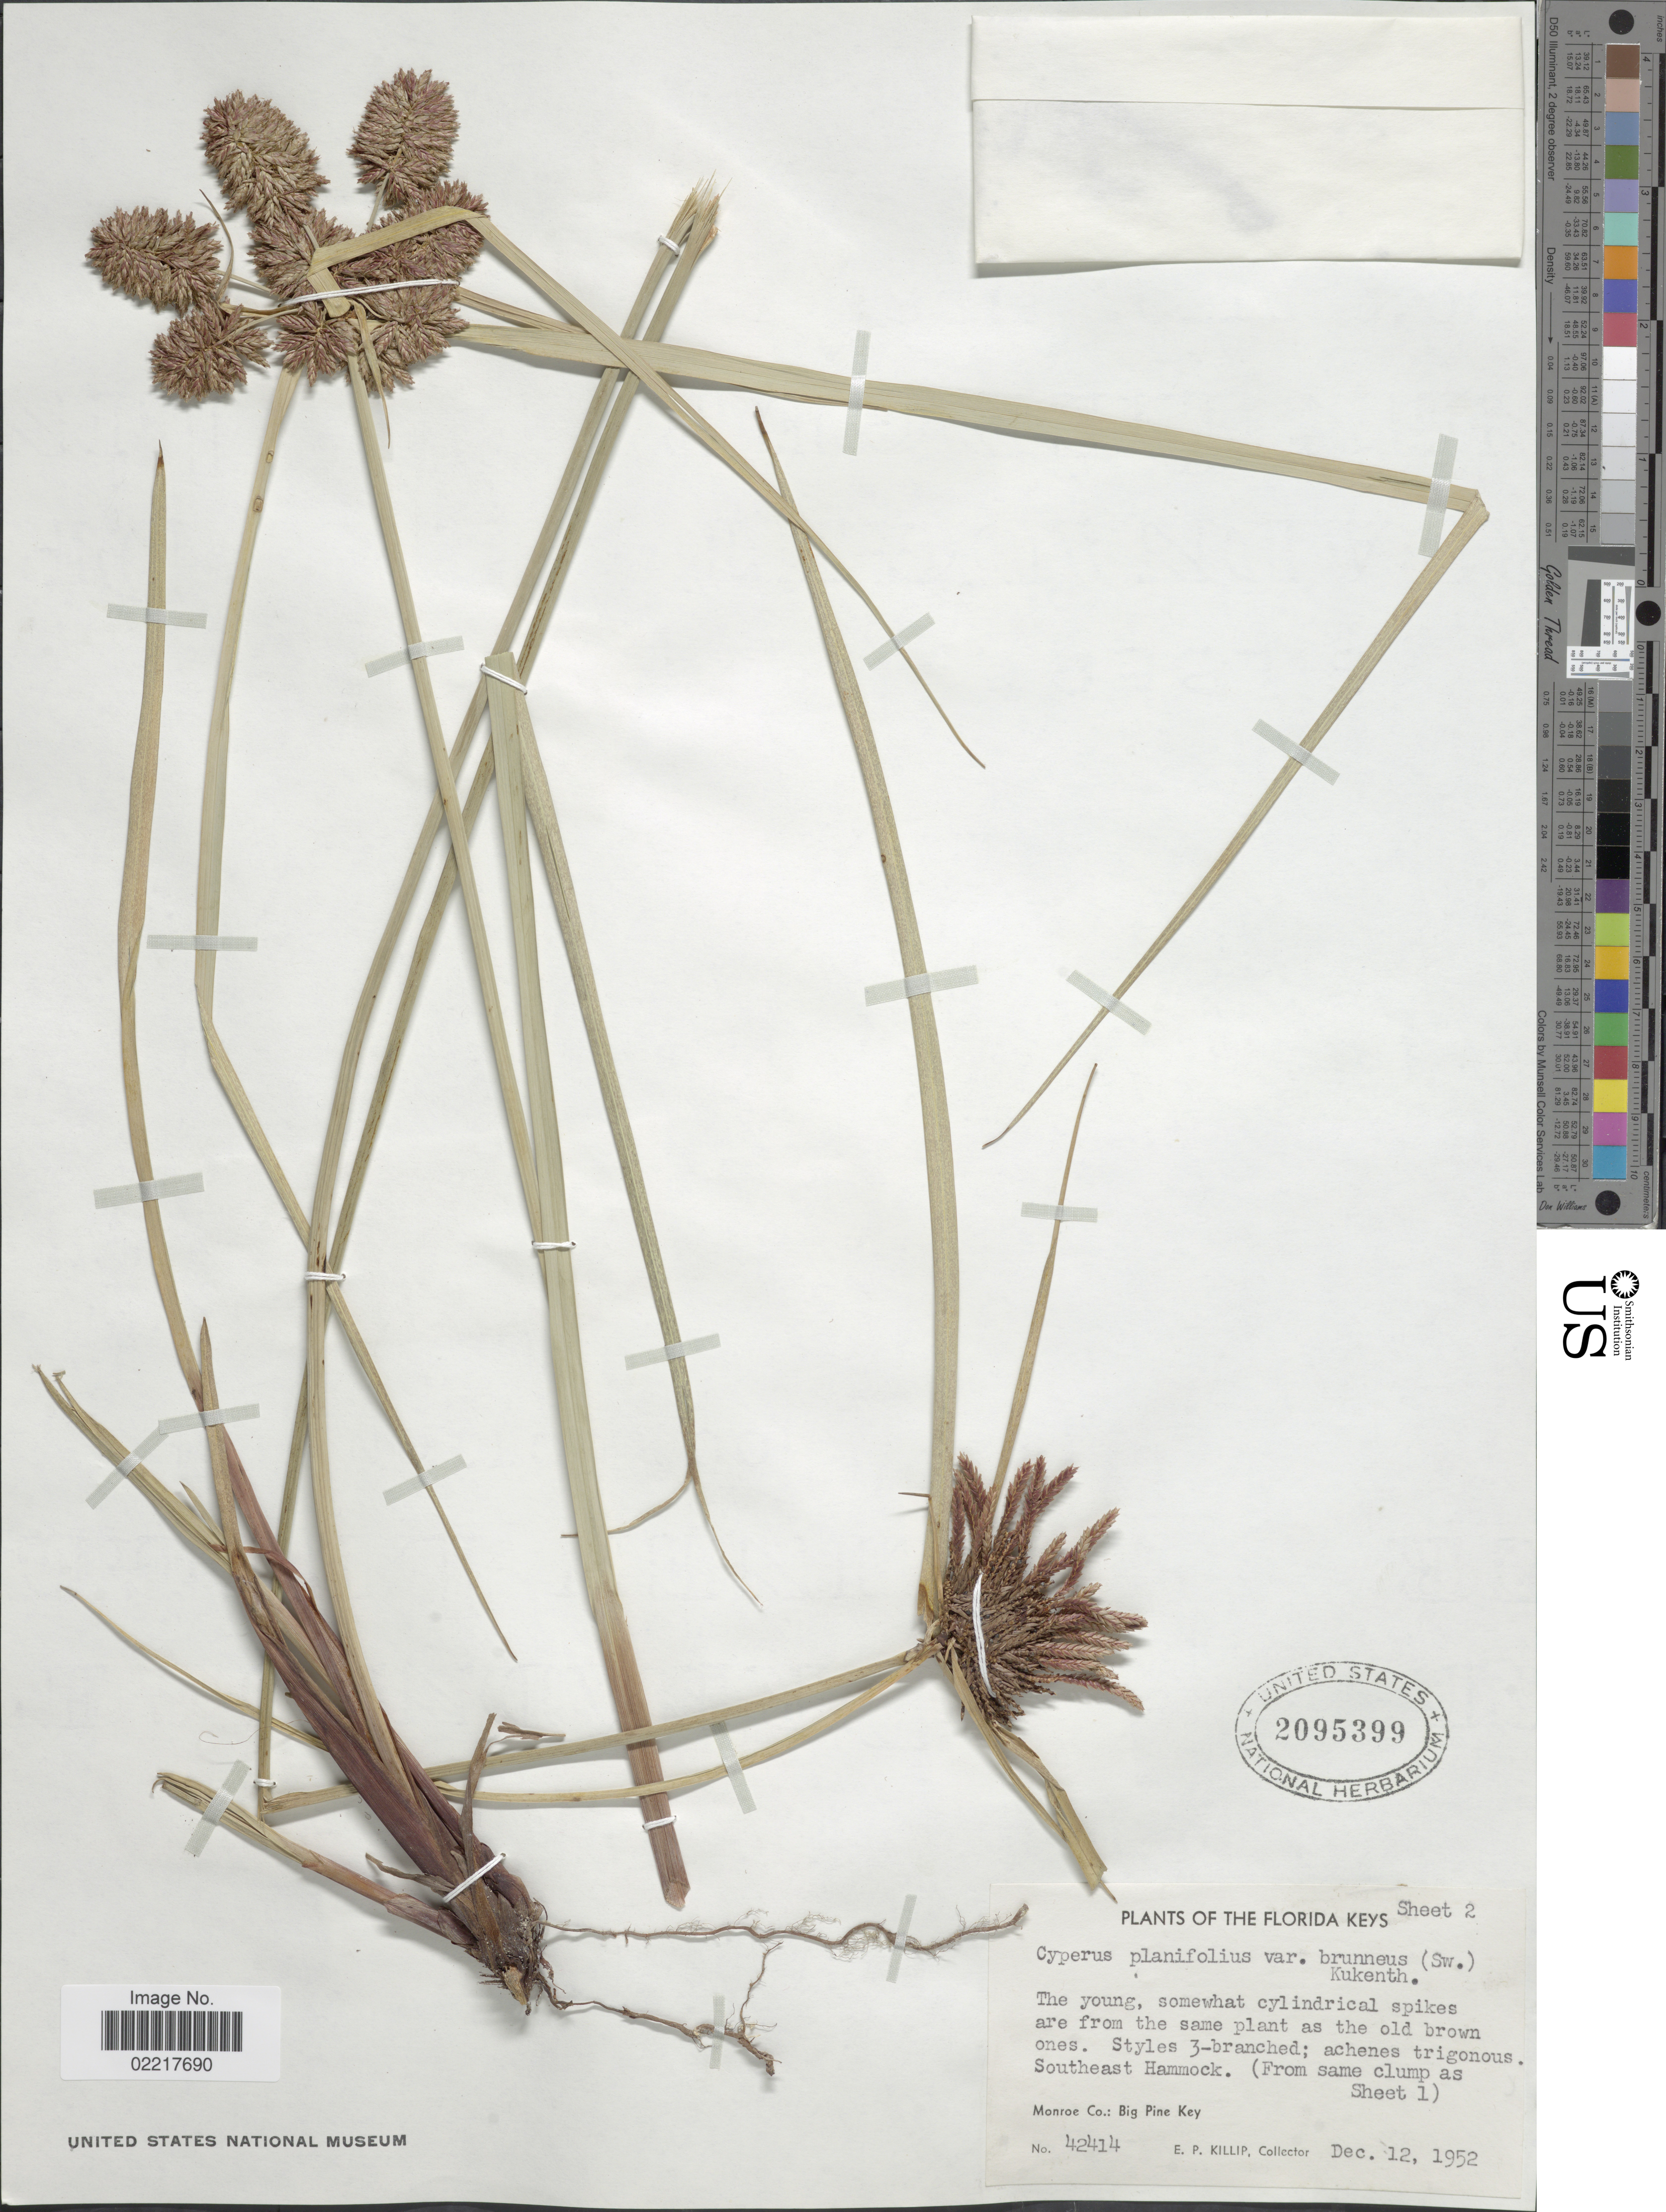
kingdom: Plantae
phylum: Tracheophyta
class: Liliopsida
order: Poales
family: Cyperaceae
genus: Cyperus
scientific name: Cyperus planifolius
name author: Rich.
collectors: E. P. Killip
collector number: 42414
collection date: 1952-12-12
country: United States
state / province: Florida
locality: Southeast Hammock, Monroe Co.: Big Pine Key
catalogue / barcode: US 2095399